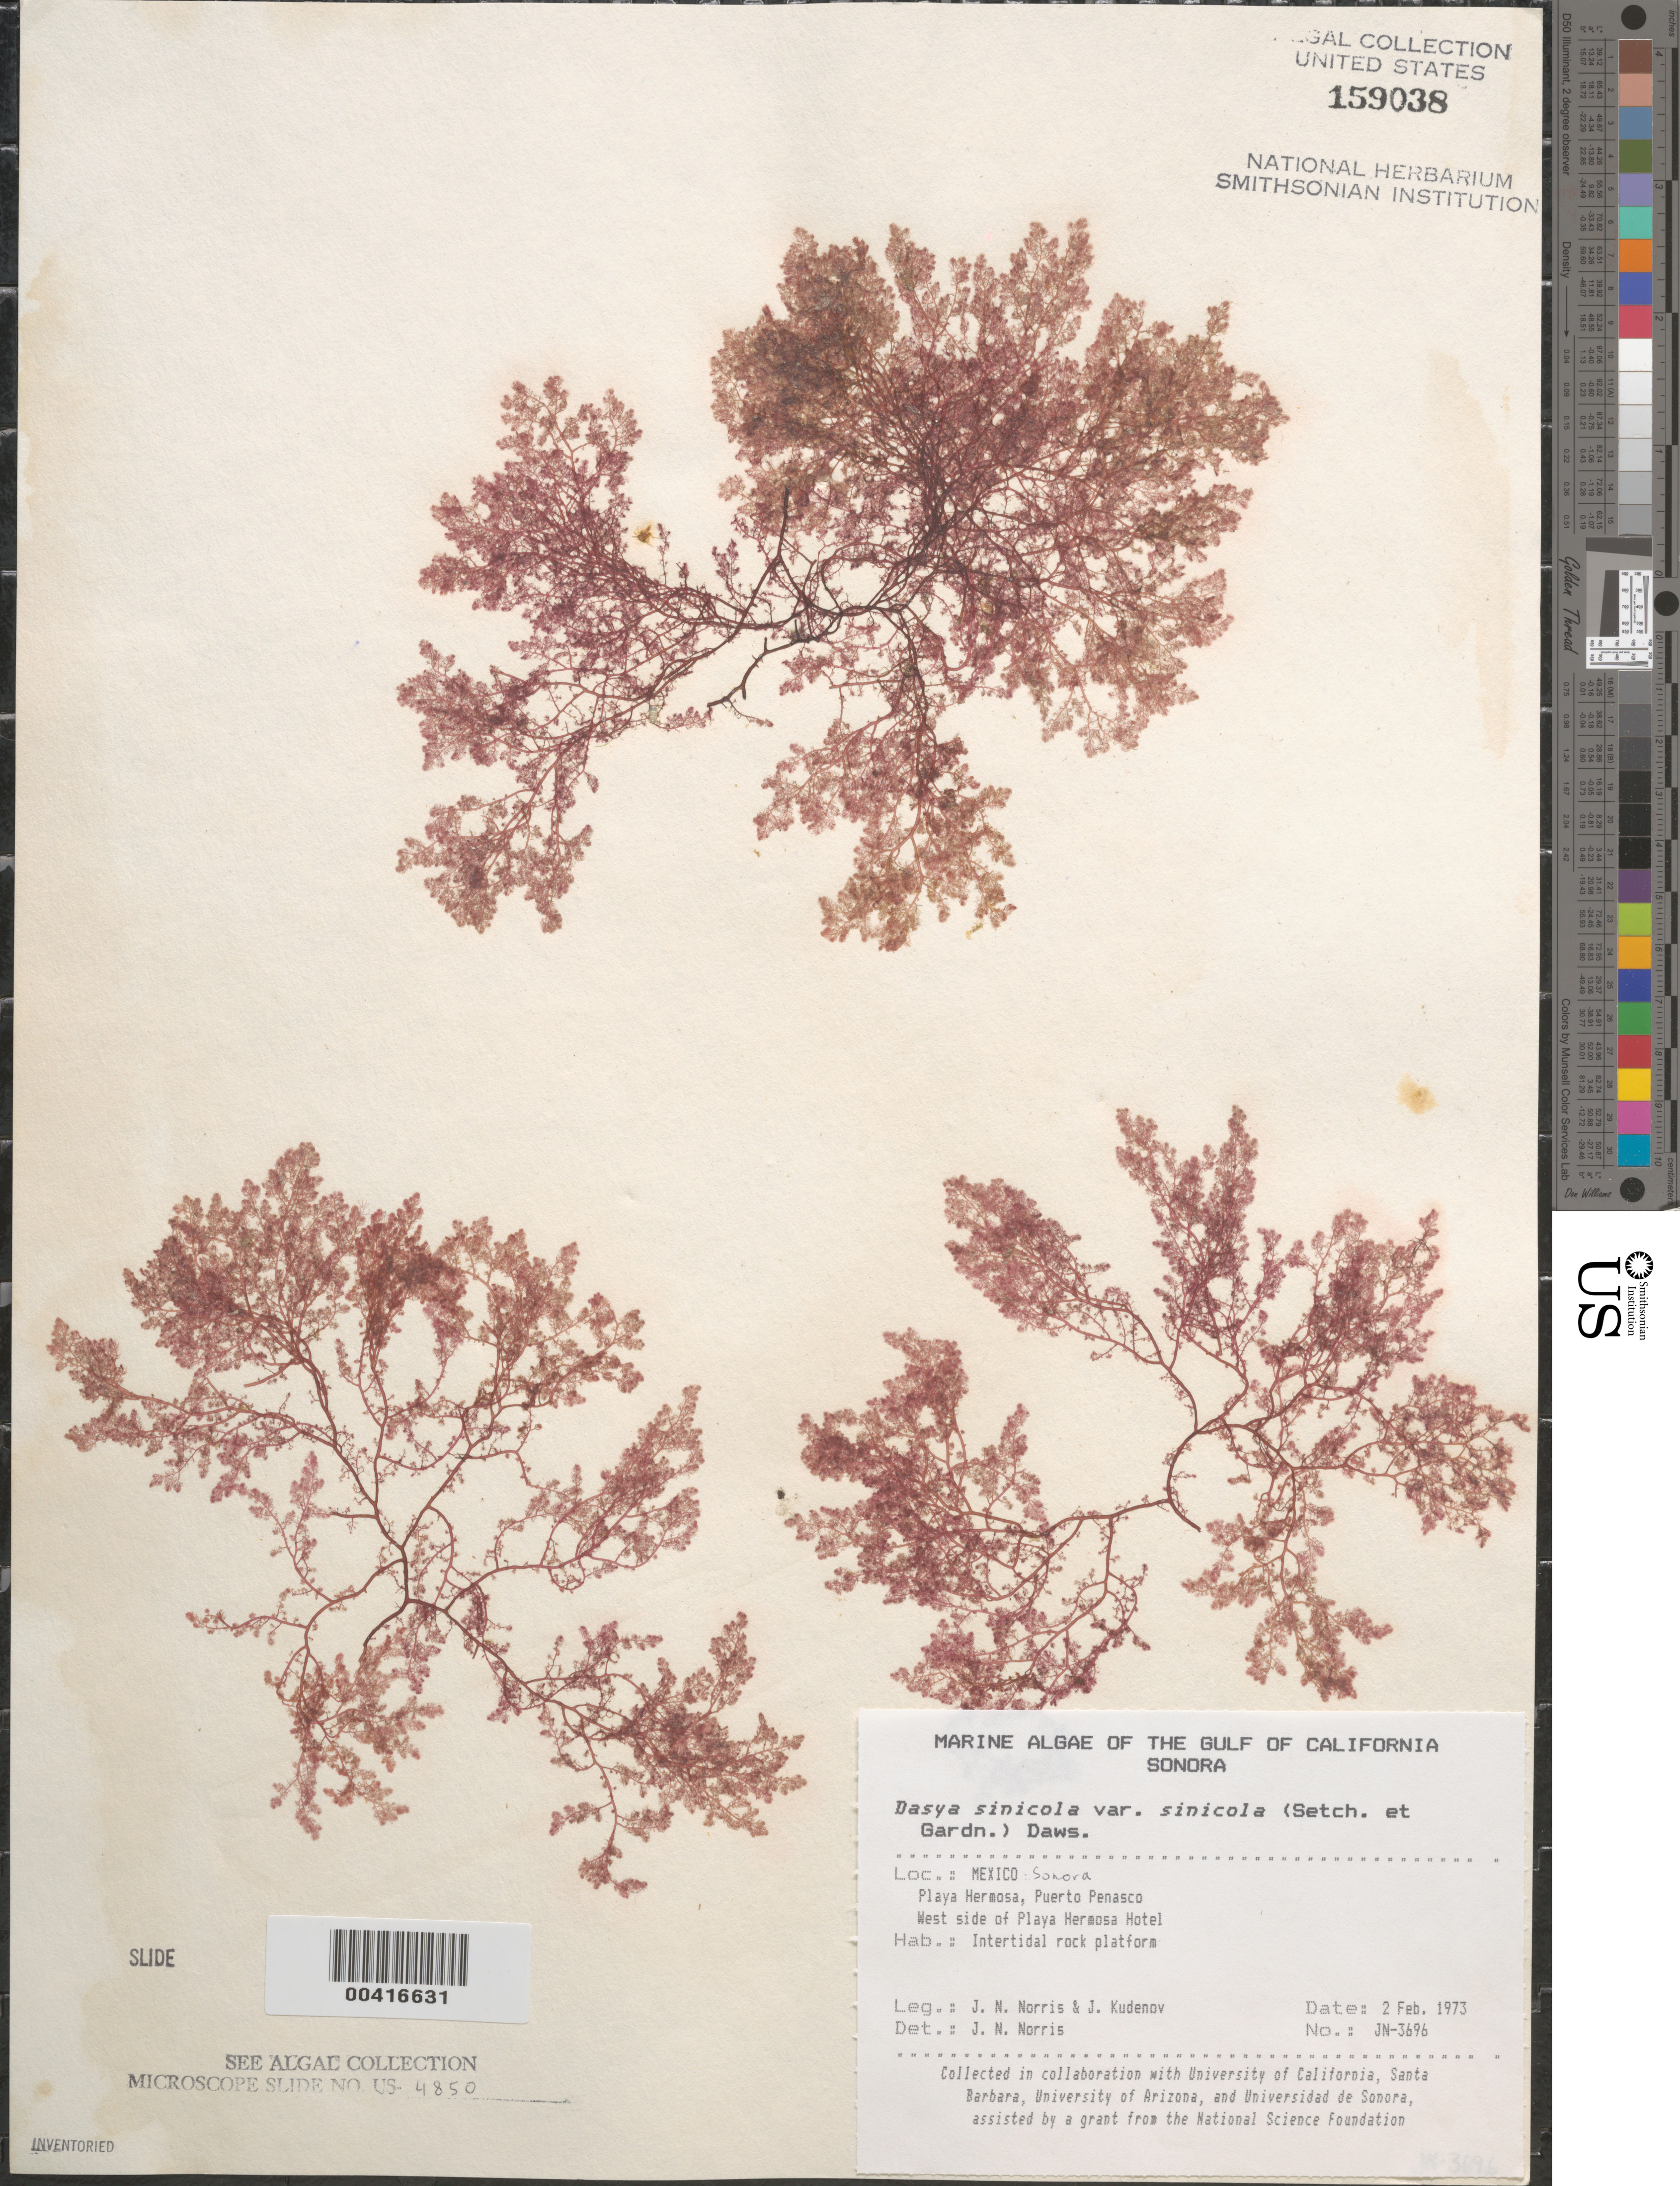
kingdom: Plantae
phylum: Rhodophyta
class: Florideophyceae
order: Ceramiales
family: Dasyaceae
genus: Dasya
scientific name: Dasya sinicola var. sinicola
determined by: Norris, James N.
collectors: J. N. Norris & J. Kudenov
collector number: JN-3696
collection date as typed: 02 Feb 1973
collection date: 1973-02-02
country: Mexico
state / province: Sonora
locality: Playa Hermosa, Puerto Penasco, Playa Hermosa Hotel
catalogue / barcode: US 159038